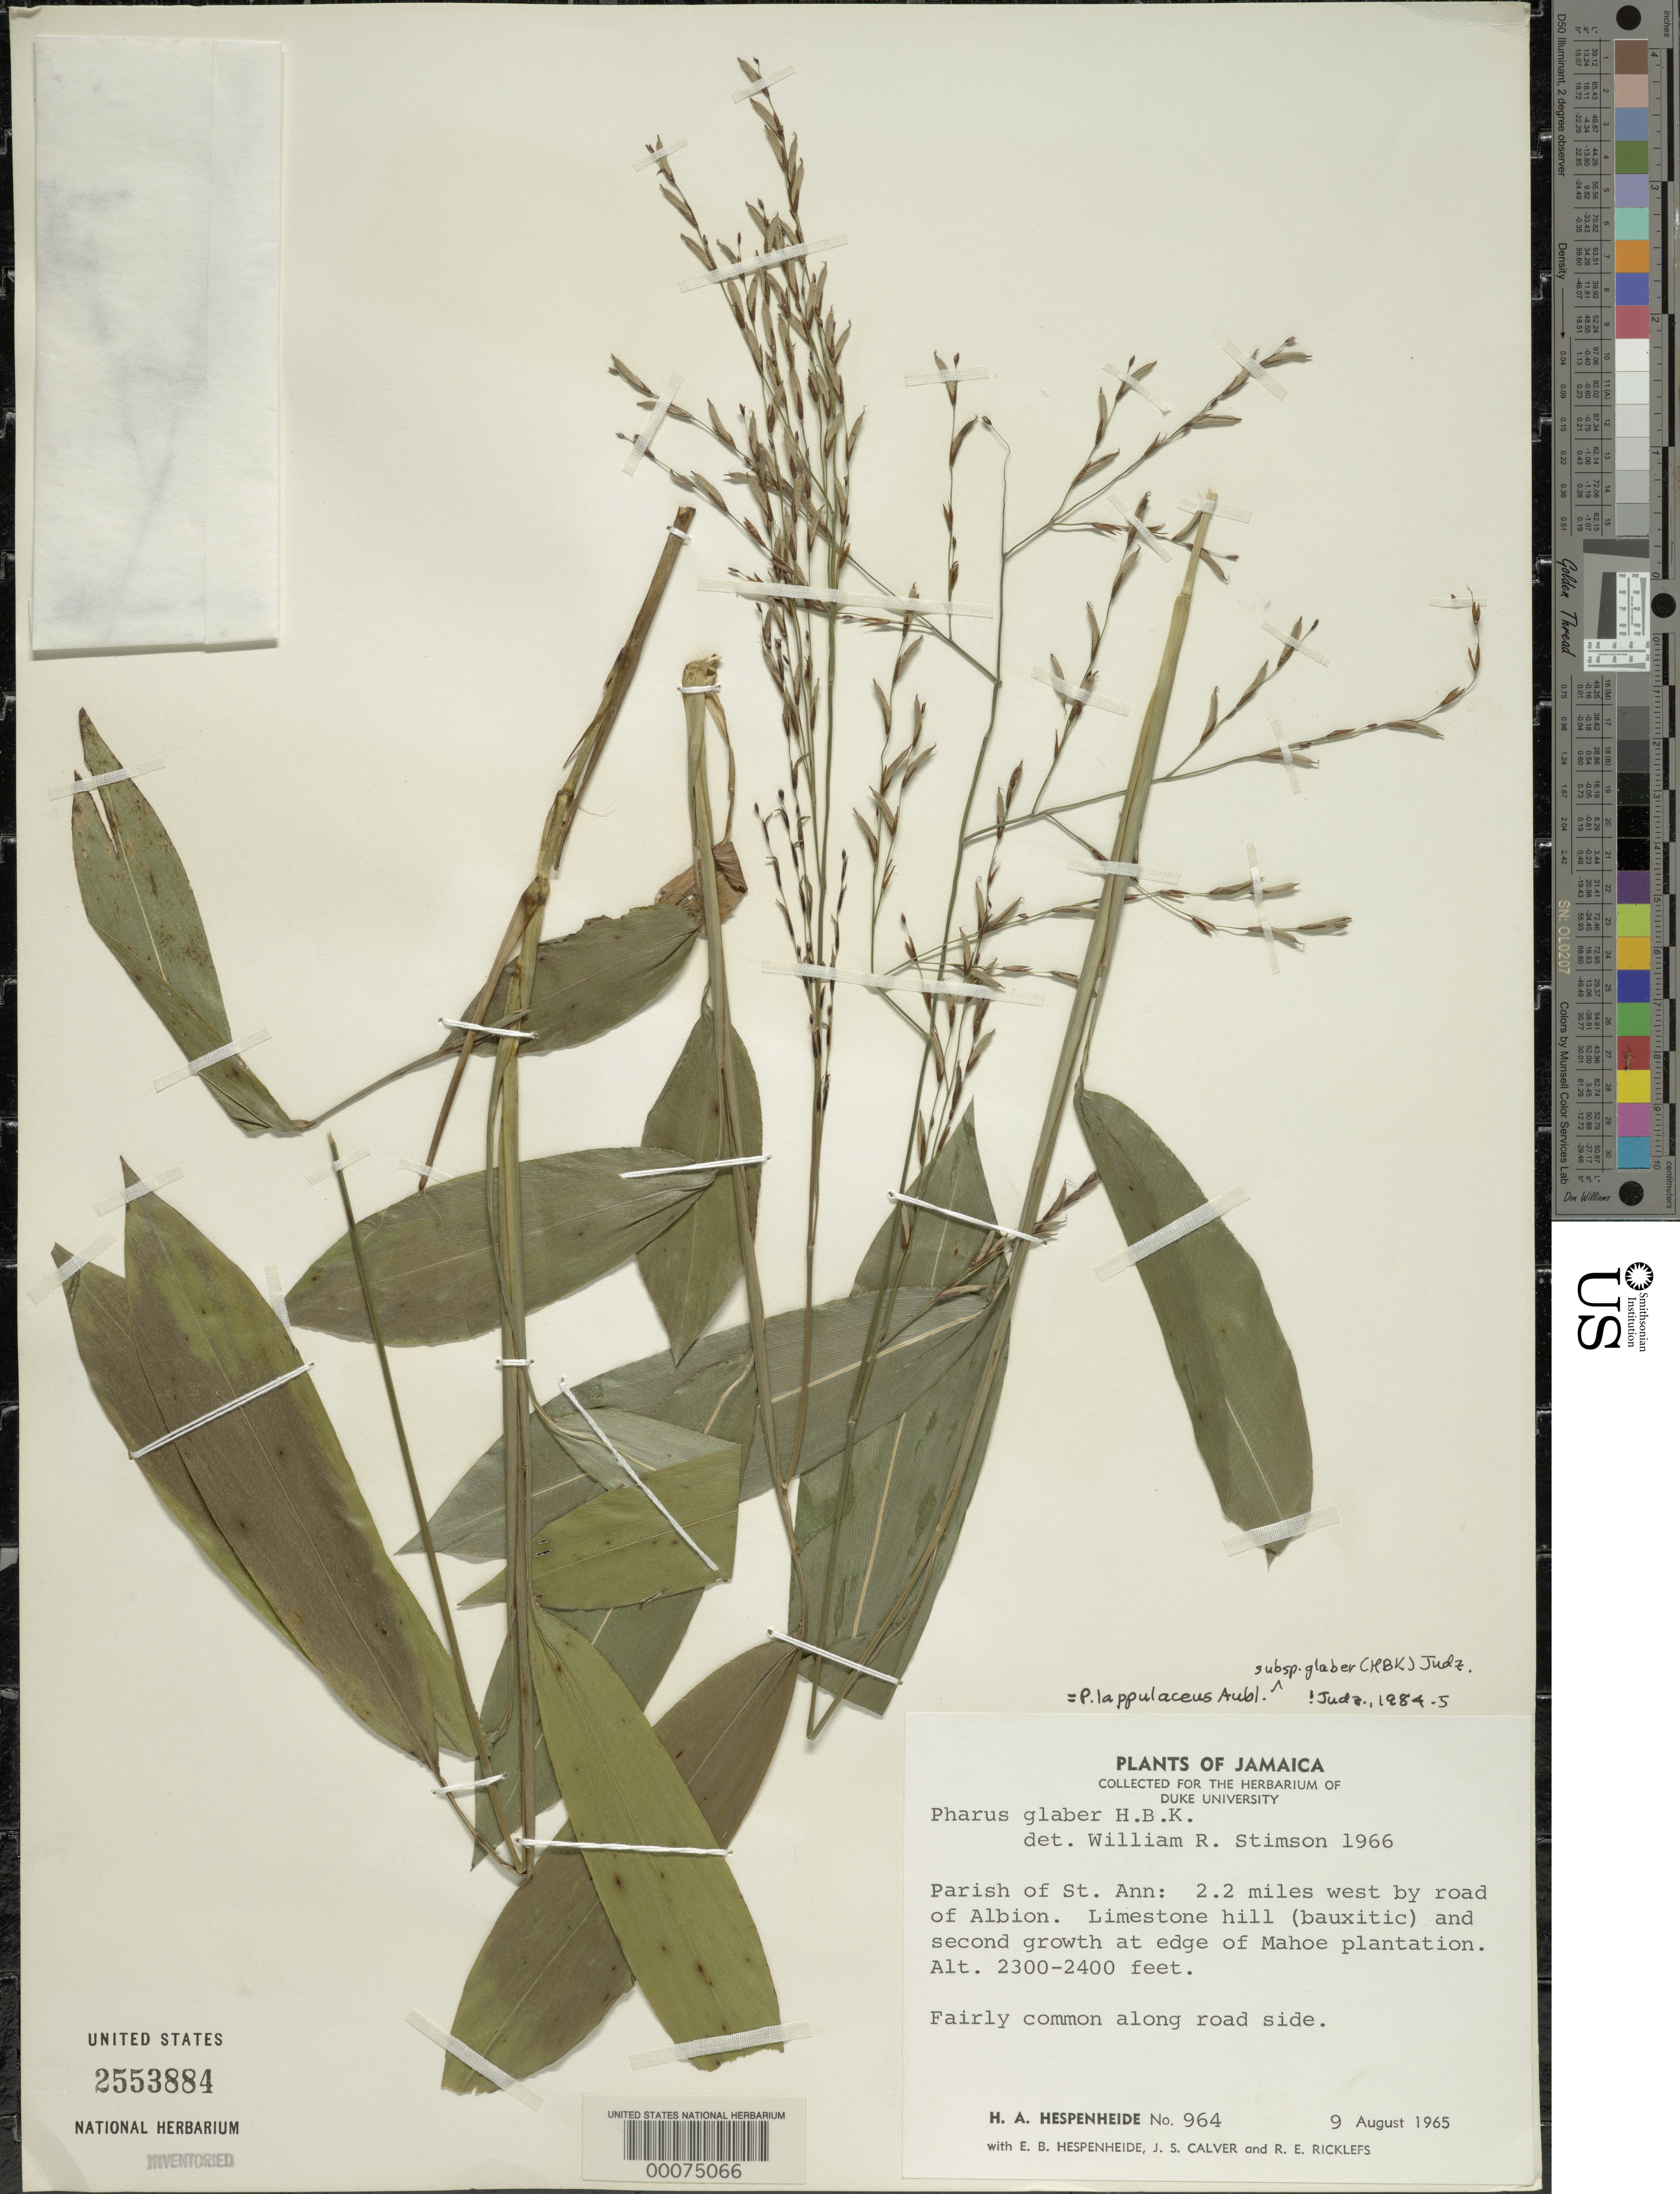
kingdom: Plantae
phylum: Tracheophyta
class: Liliopsida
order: Poales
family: Poaceae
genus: Pharus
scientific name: Pharus lappulaceus subsp. glaber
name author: (Kunth) Judz.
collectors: H. A. Hespenheide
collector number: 964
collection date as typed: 09 Aug 1965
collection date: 1965-08-09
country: Jamaica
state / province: Saint Ann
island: Greater Antilles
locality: Albion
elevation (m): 702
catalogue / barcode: US 2553884